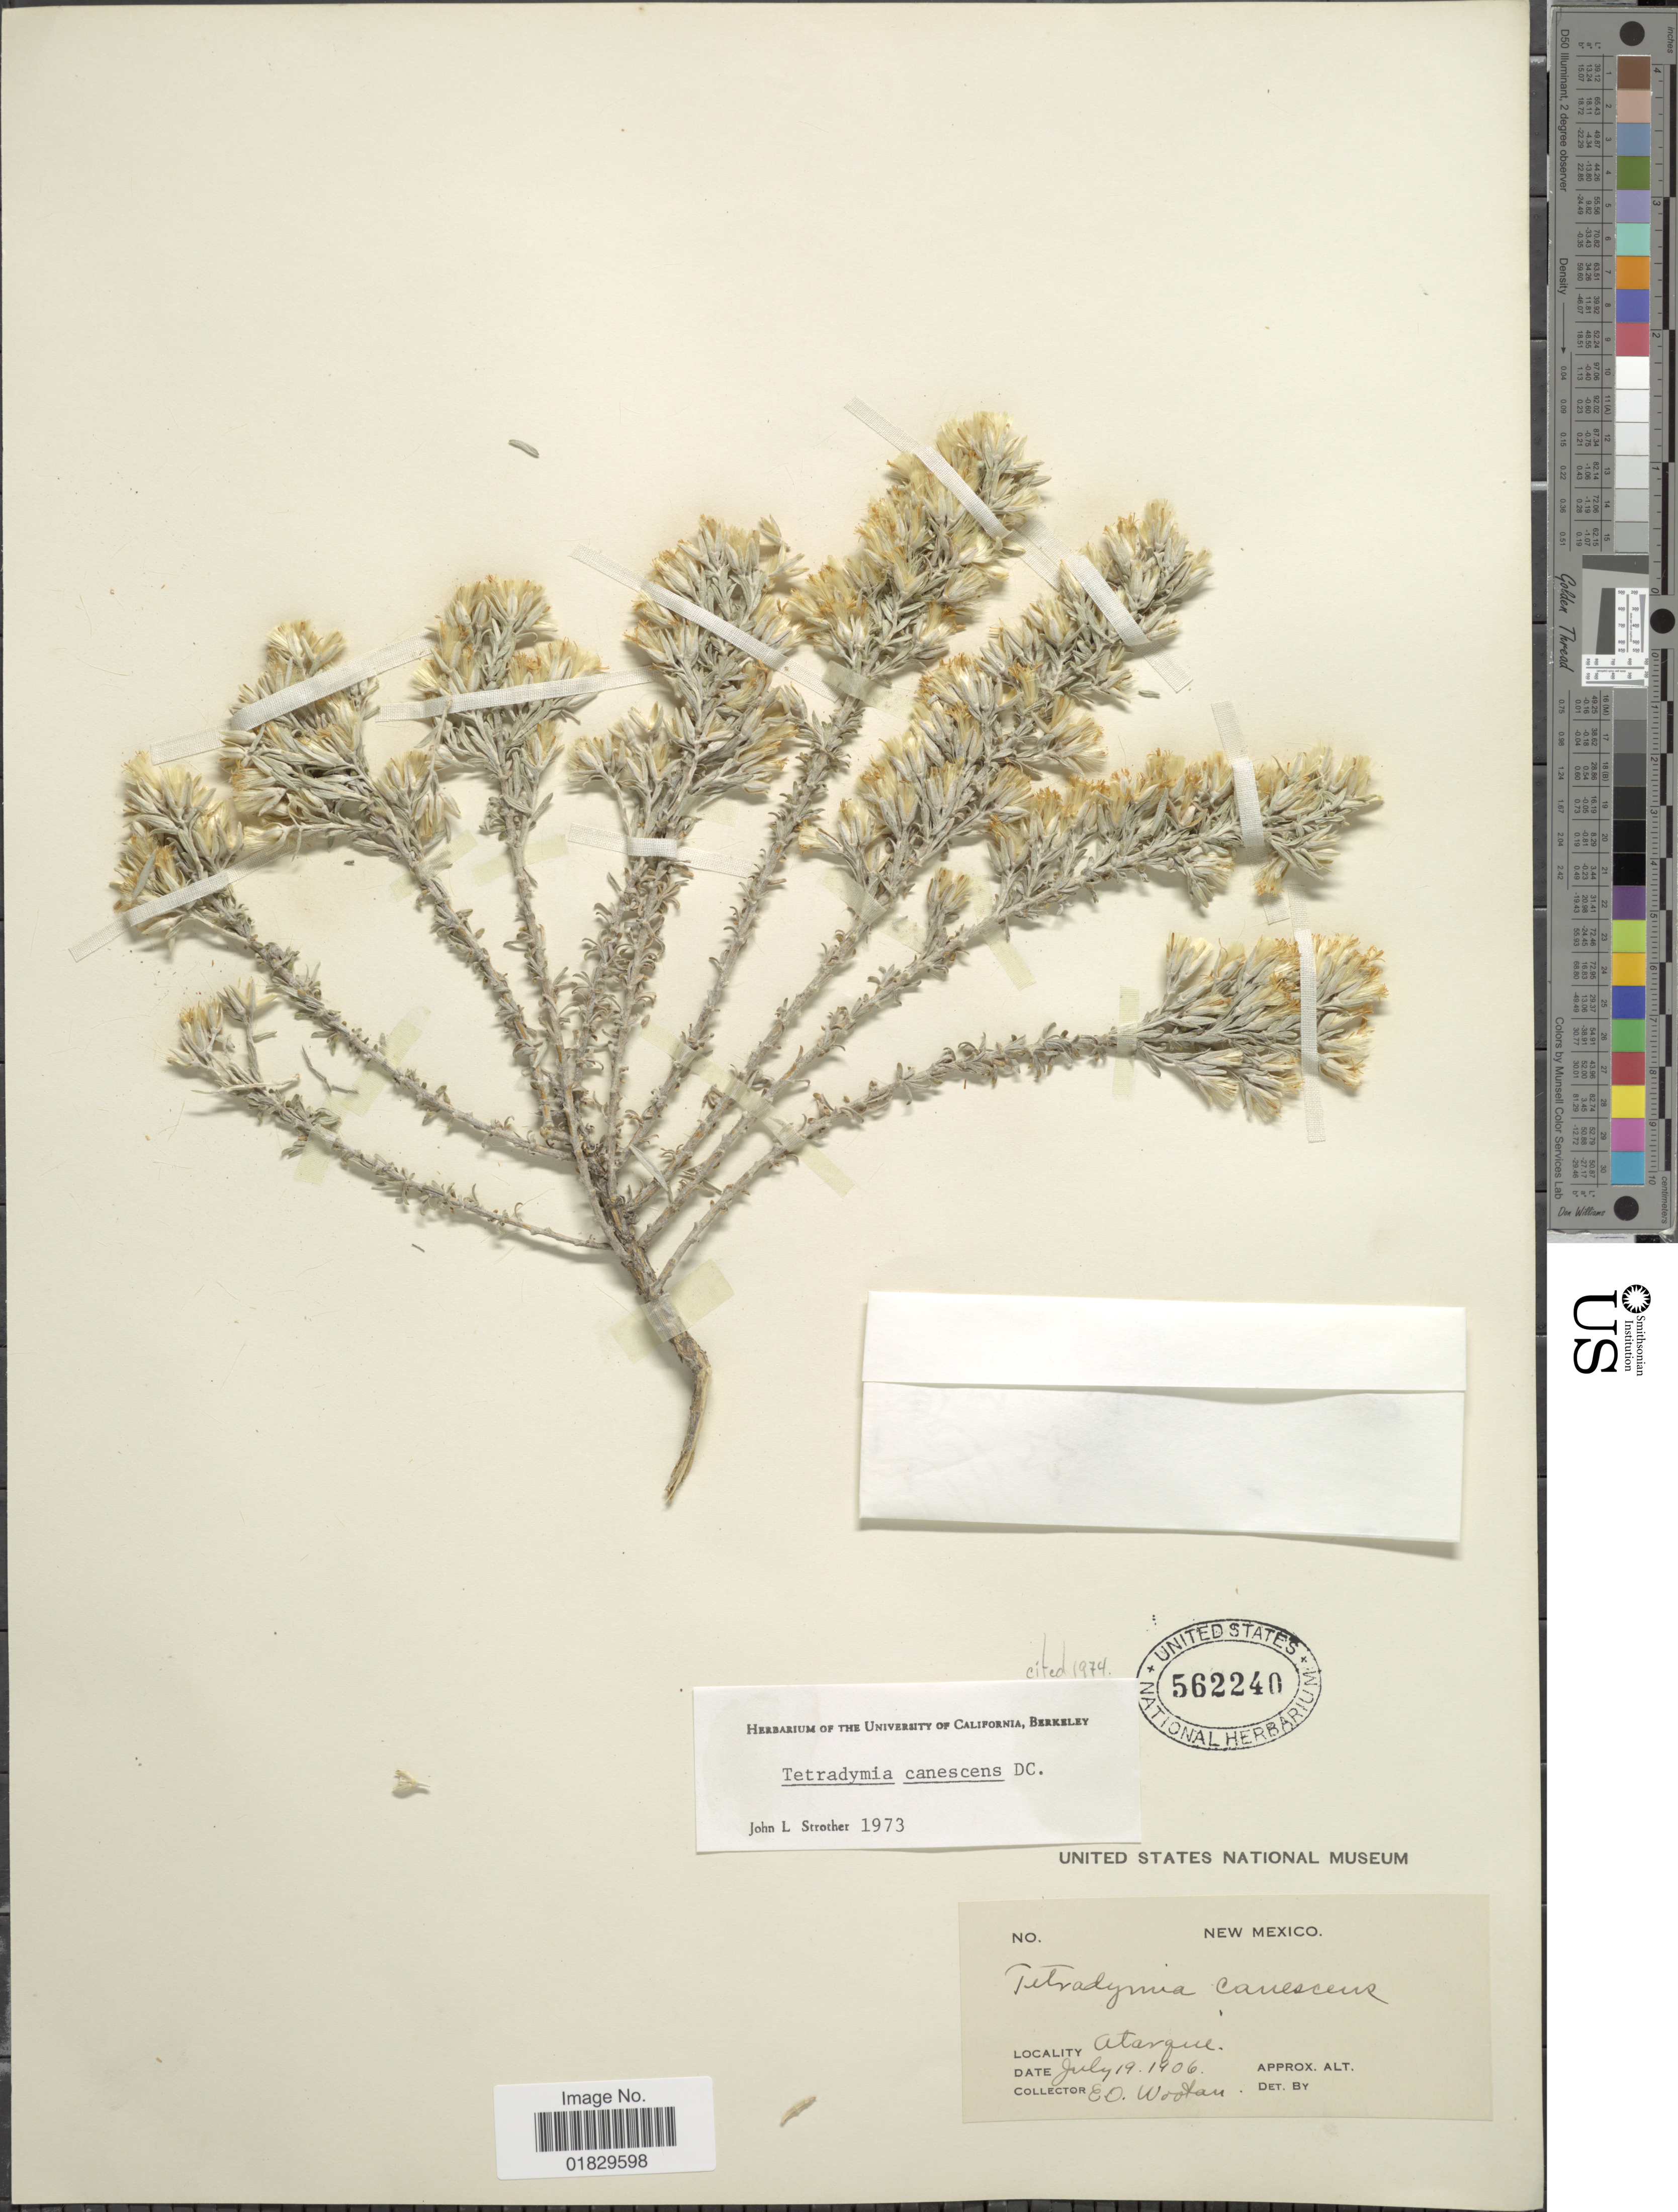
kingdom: Plantae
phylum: Tracheophyta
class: Magnoliopsida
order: Asterales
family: Asteraceae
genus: Tetradymia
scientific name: Tetradymia canescens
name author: DC.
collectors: E. O. Wooton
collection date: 1906-07-19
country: United States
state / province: New Mexico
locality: Atarque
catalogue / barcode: US 562240